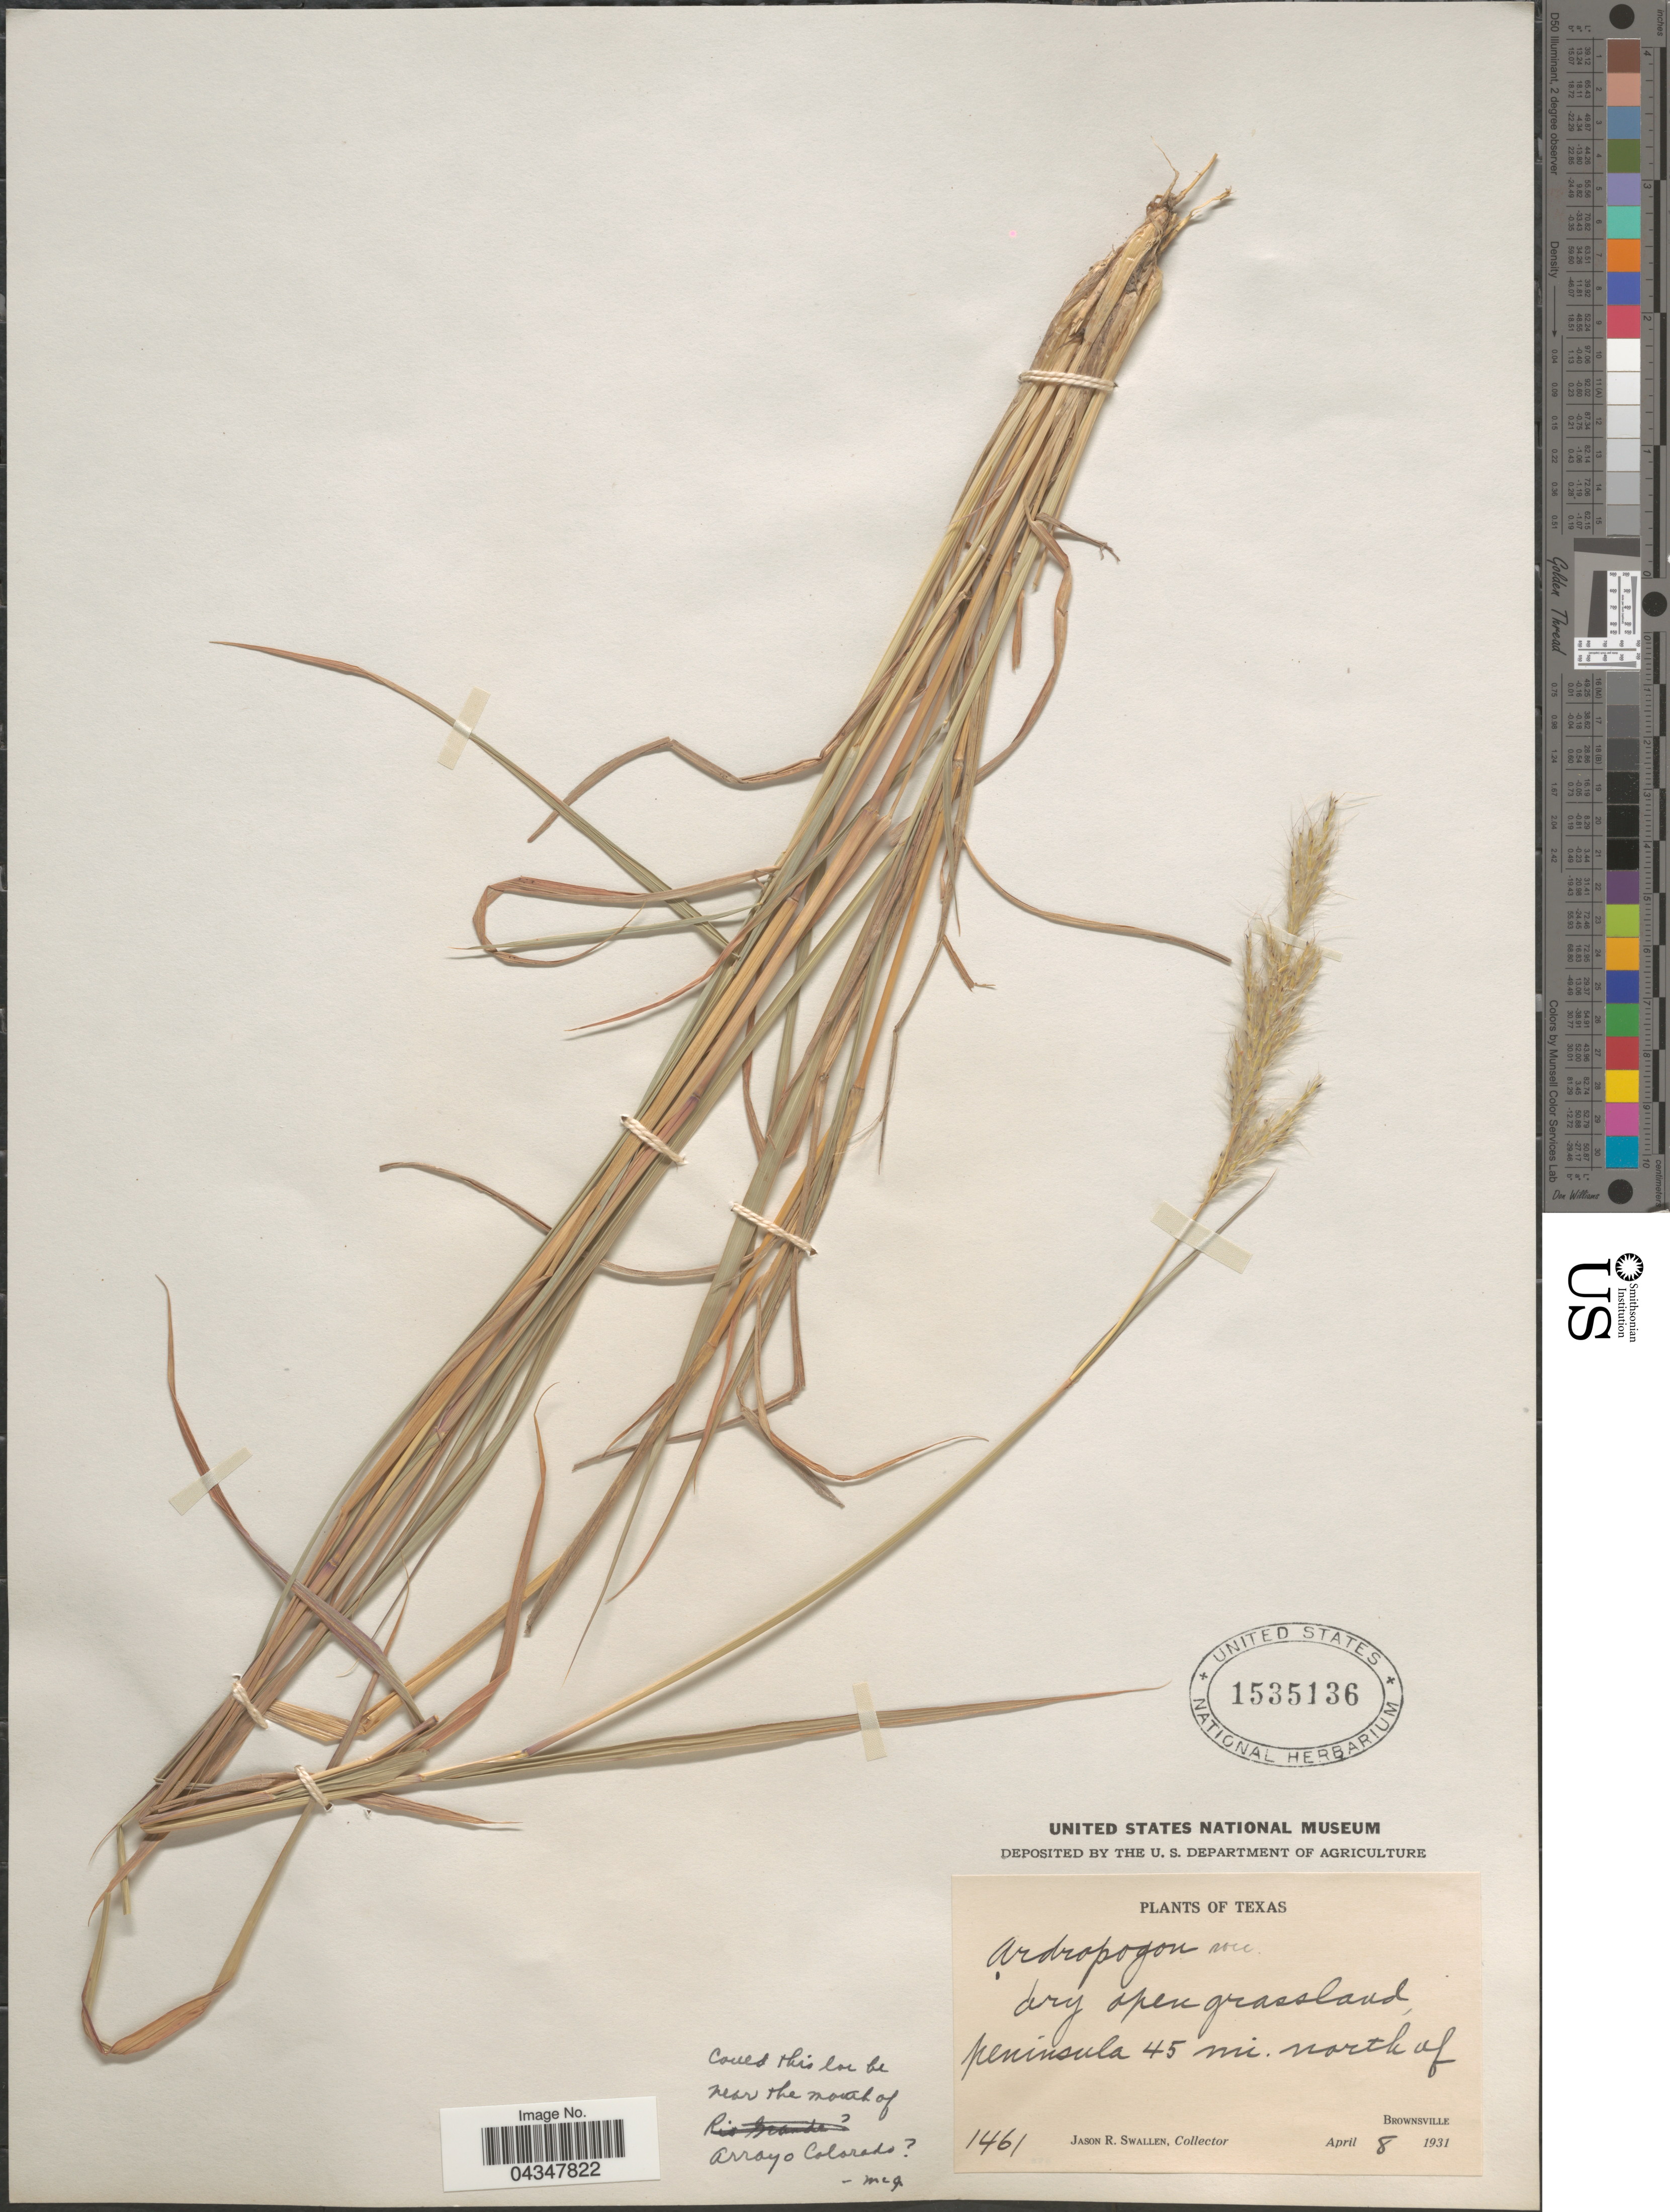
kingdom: Plantae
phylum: Tracheophyta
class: Liliopsida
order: Poales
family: Poaceae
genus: Bothriochloa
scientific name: Bothriochloa saccharoides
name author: (Sw.) Rydb.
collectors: J. R. Swallen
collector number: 1461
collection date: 1931-04-08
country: United States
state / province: Texas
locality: Dry open grassland peninsula 45 mi. north of Brownsville.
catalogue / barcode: US 1535136